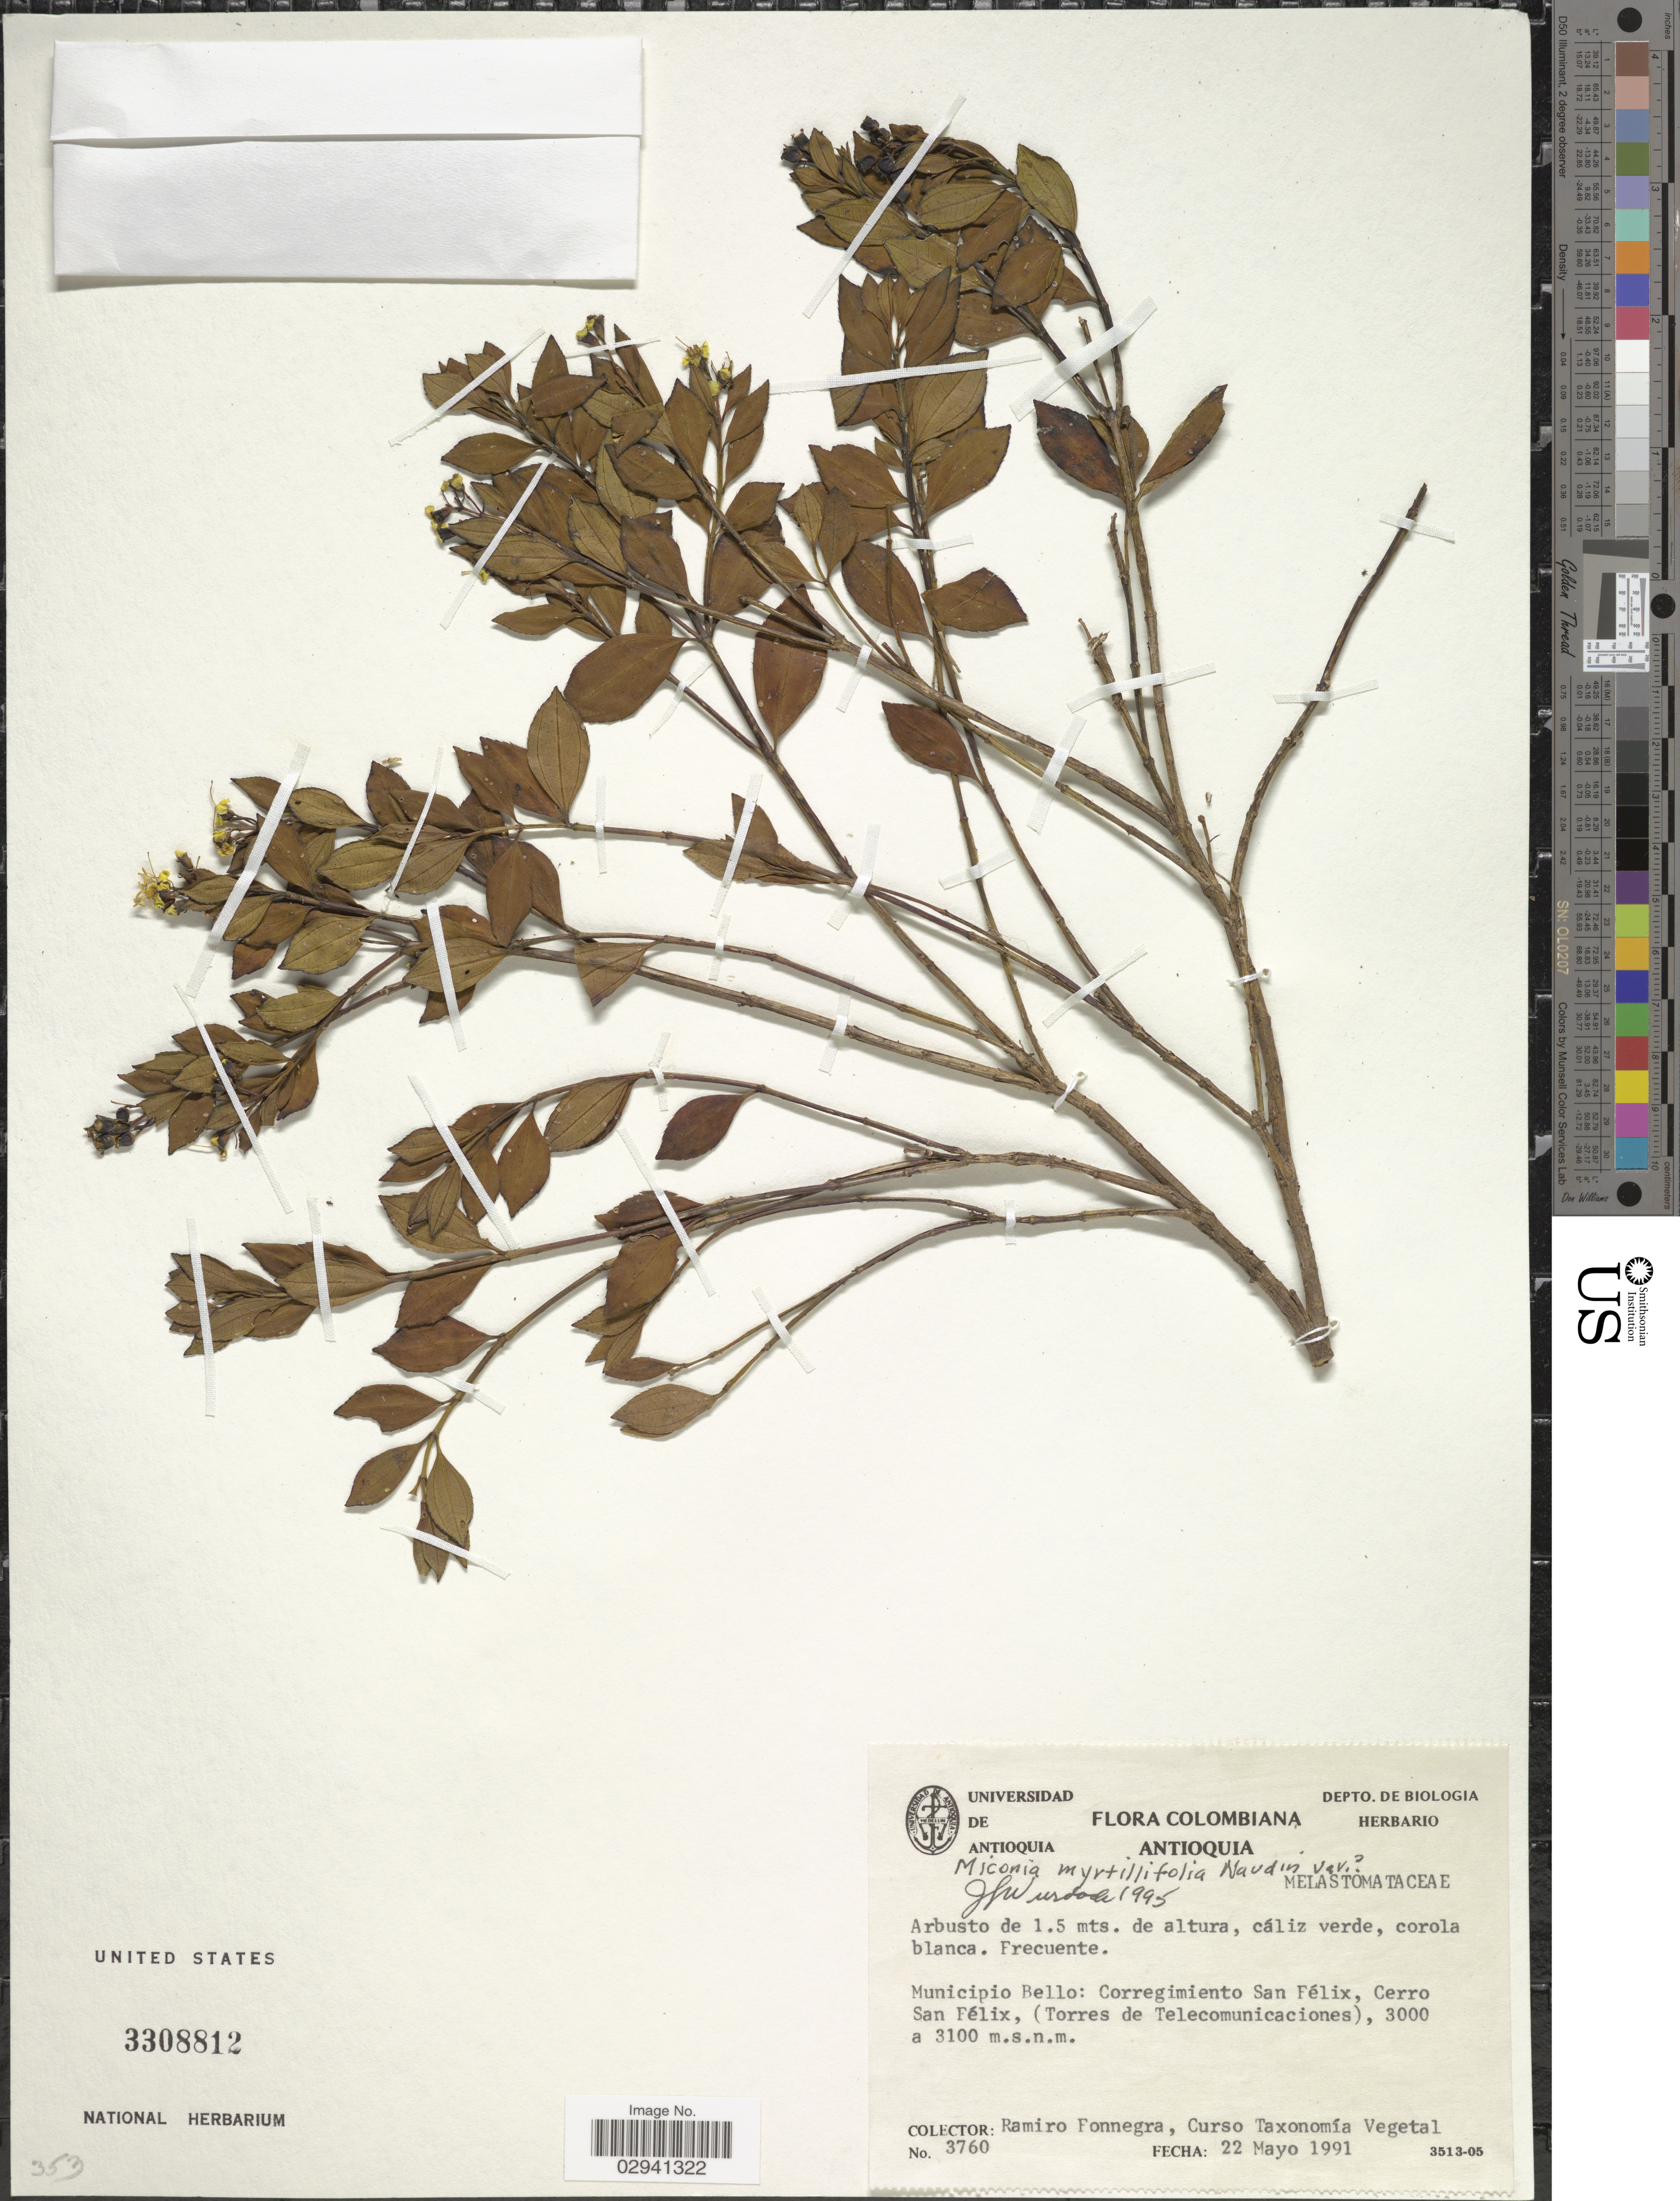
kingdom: Plantae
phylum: Tracheophyta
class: Magnoliopsida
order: Myrtales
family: Melastomataceae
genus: Miconia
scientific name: Miconia myrtillifolia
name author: Naudin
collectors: R. Fonnegra & Curso taxonomía vegetal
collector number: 3760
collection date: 1991-05-22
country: Colombia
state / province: Antioquia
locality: Municipio Bello: Corregimiento San Félix, Cerro San Félix, (Torres de Telecomicaciones).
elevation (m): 3000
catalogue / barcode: US 3308812